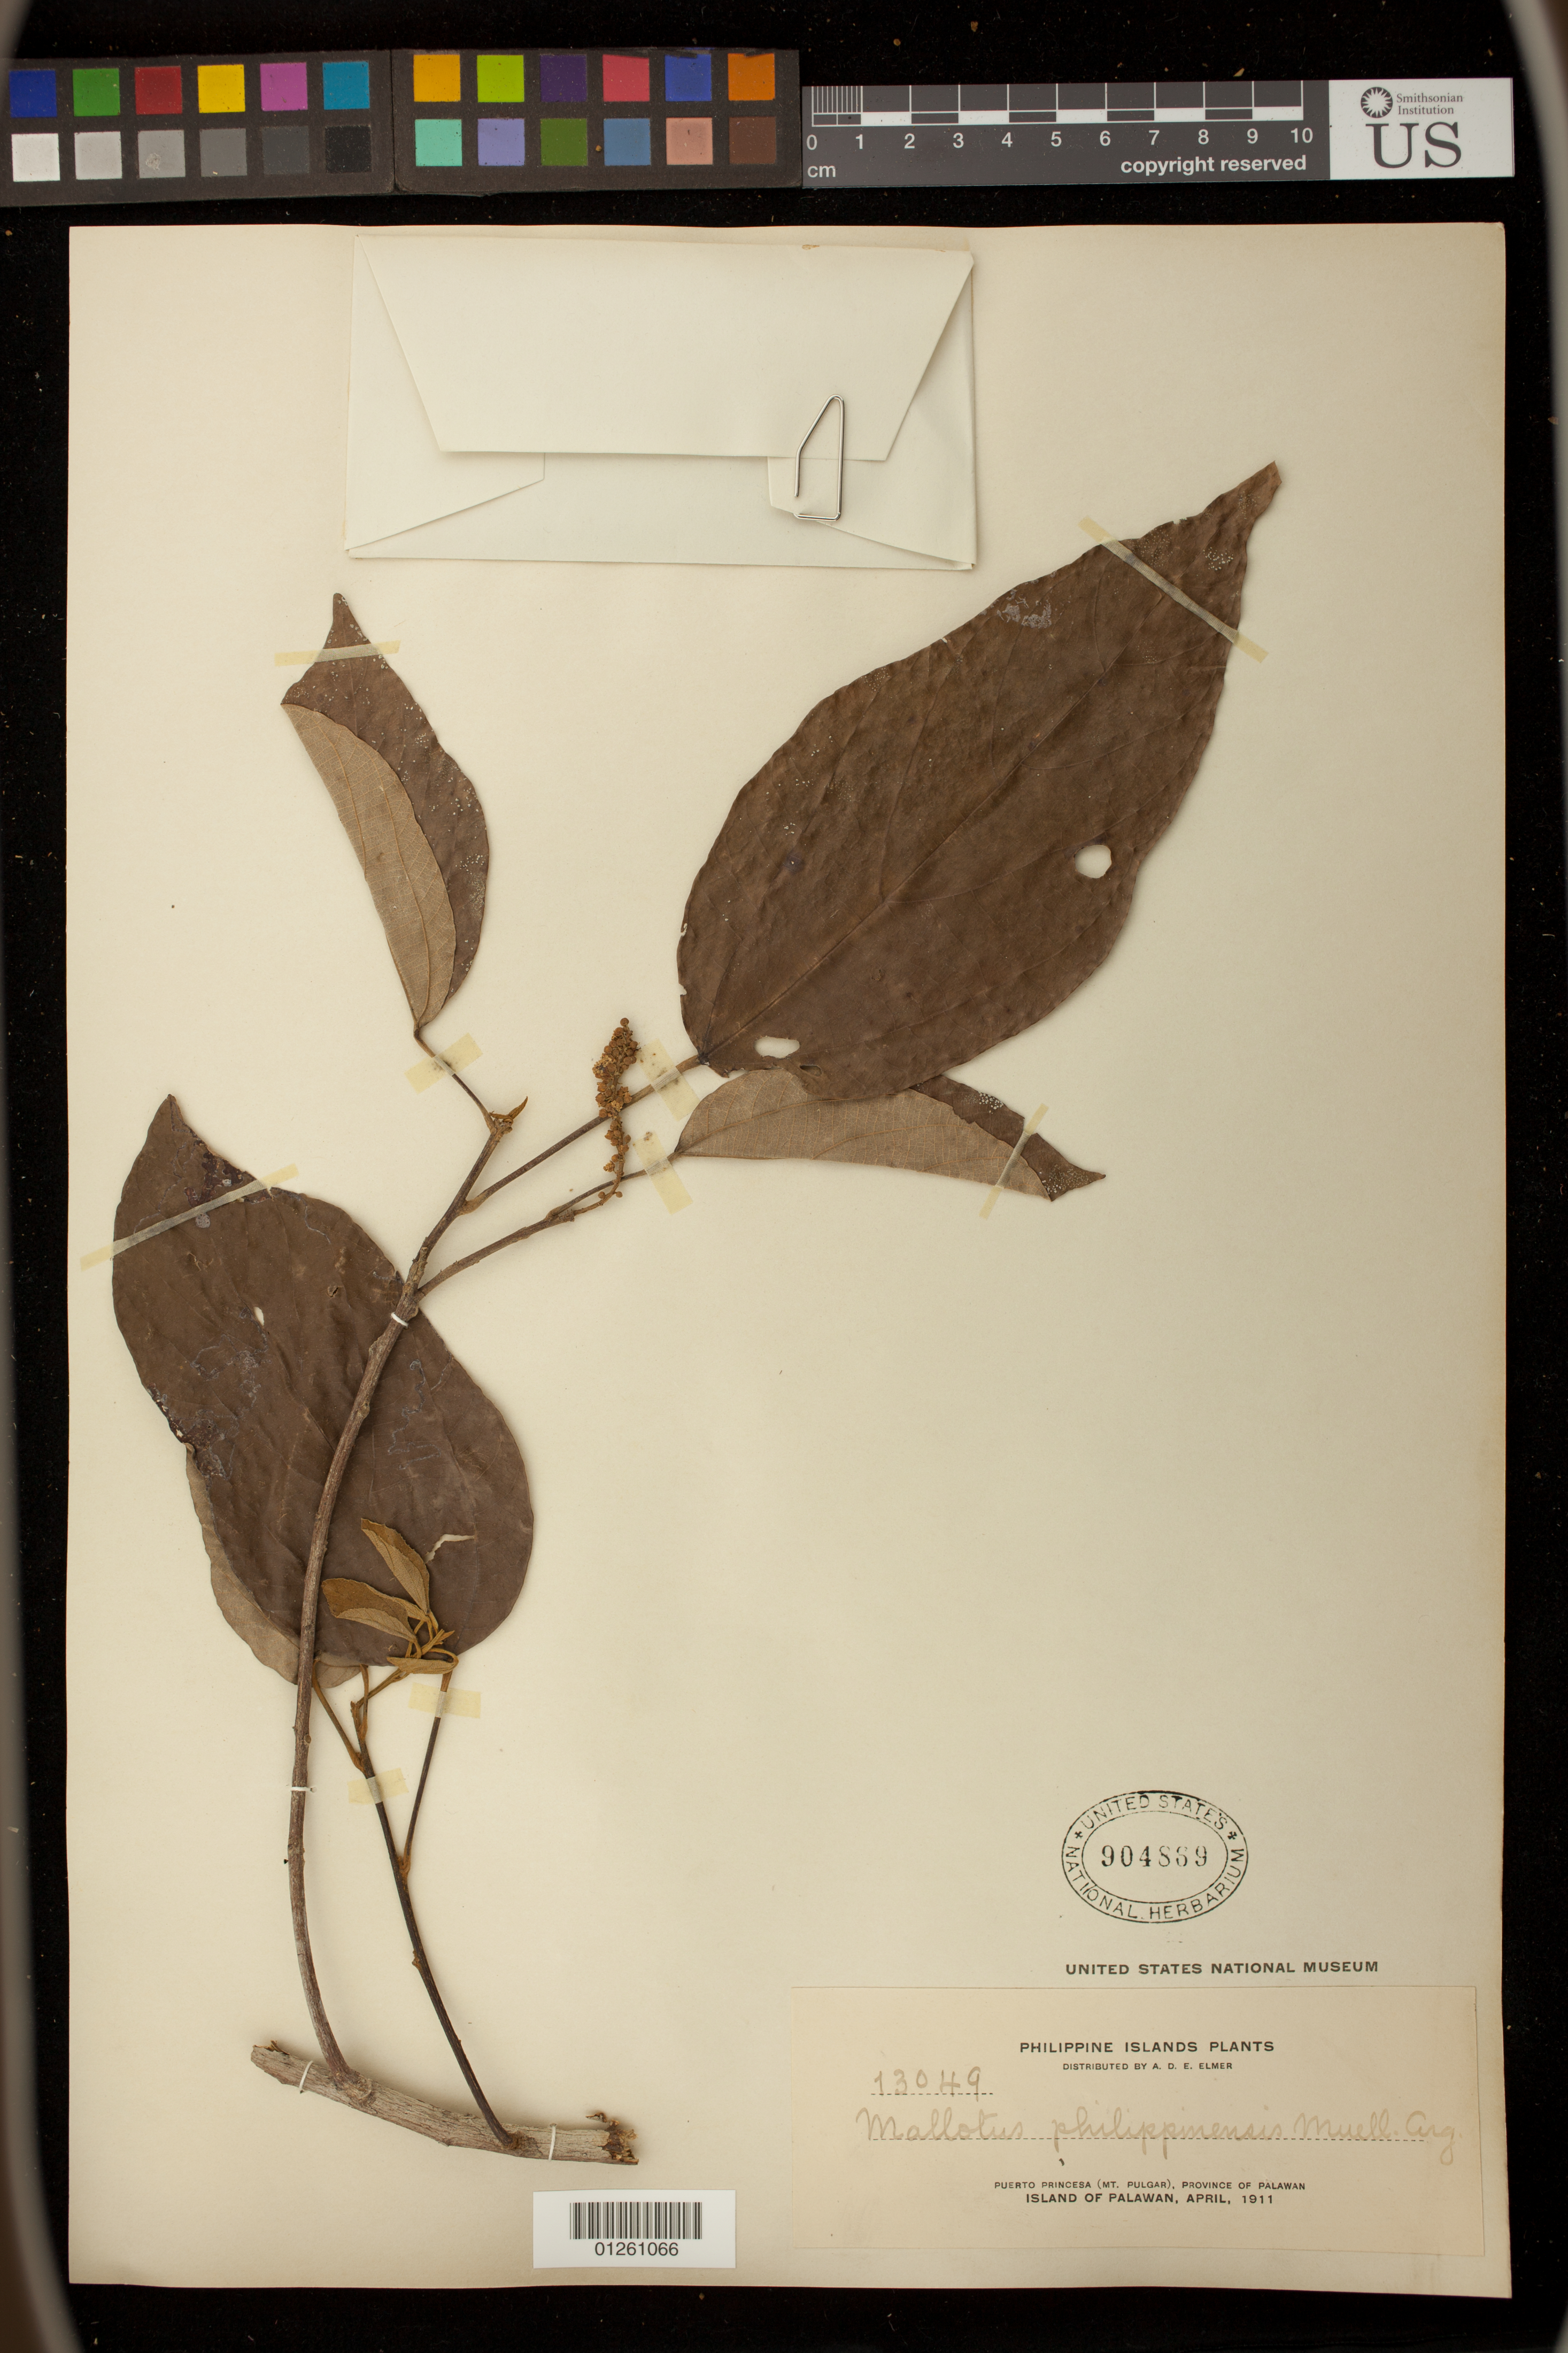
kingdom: Plantae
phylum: Tracheophyta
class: Magnoliopsida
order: Malpighiales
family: Euphorbiaceae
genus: Mallotus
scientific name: Mallotus philippensis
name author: (Lam.) Müll. Arg.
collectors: A. D. E. Elmer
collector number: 13049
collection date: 1911-04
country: Philippines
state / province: Mimaropa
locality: Puerto Princesa (Mt. Pulgar), Province of Palawan, Island of Palawan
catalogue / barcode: US 904889